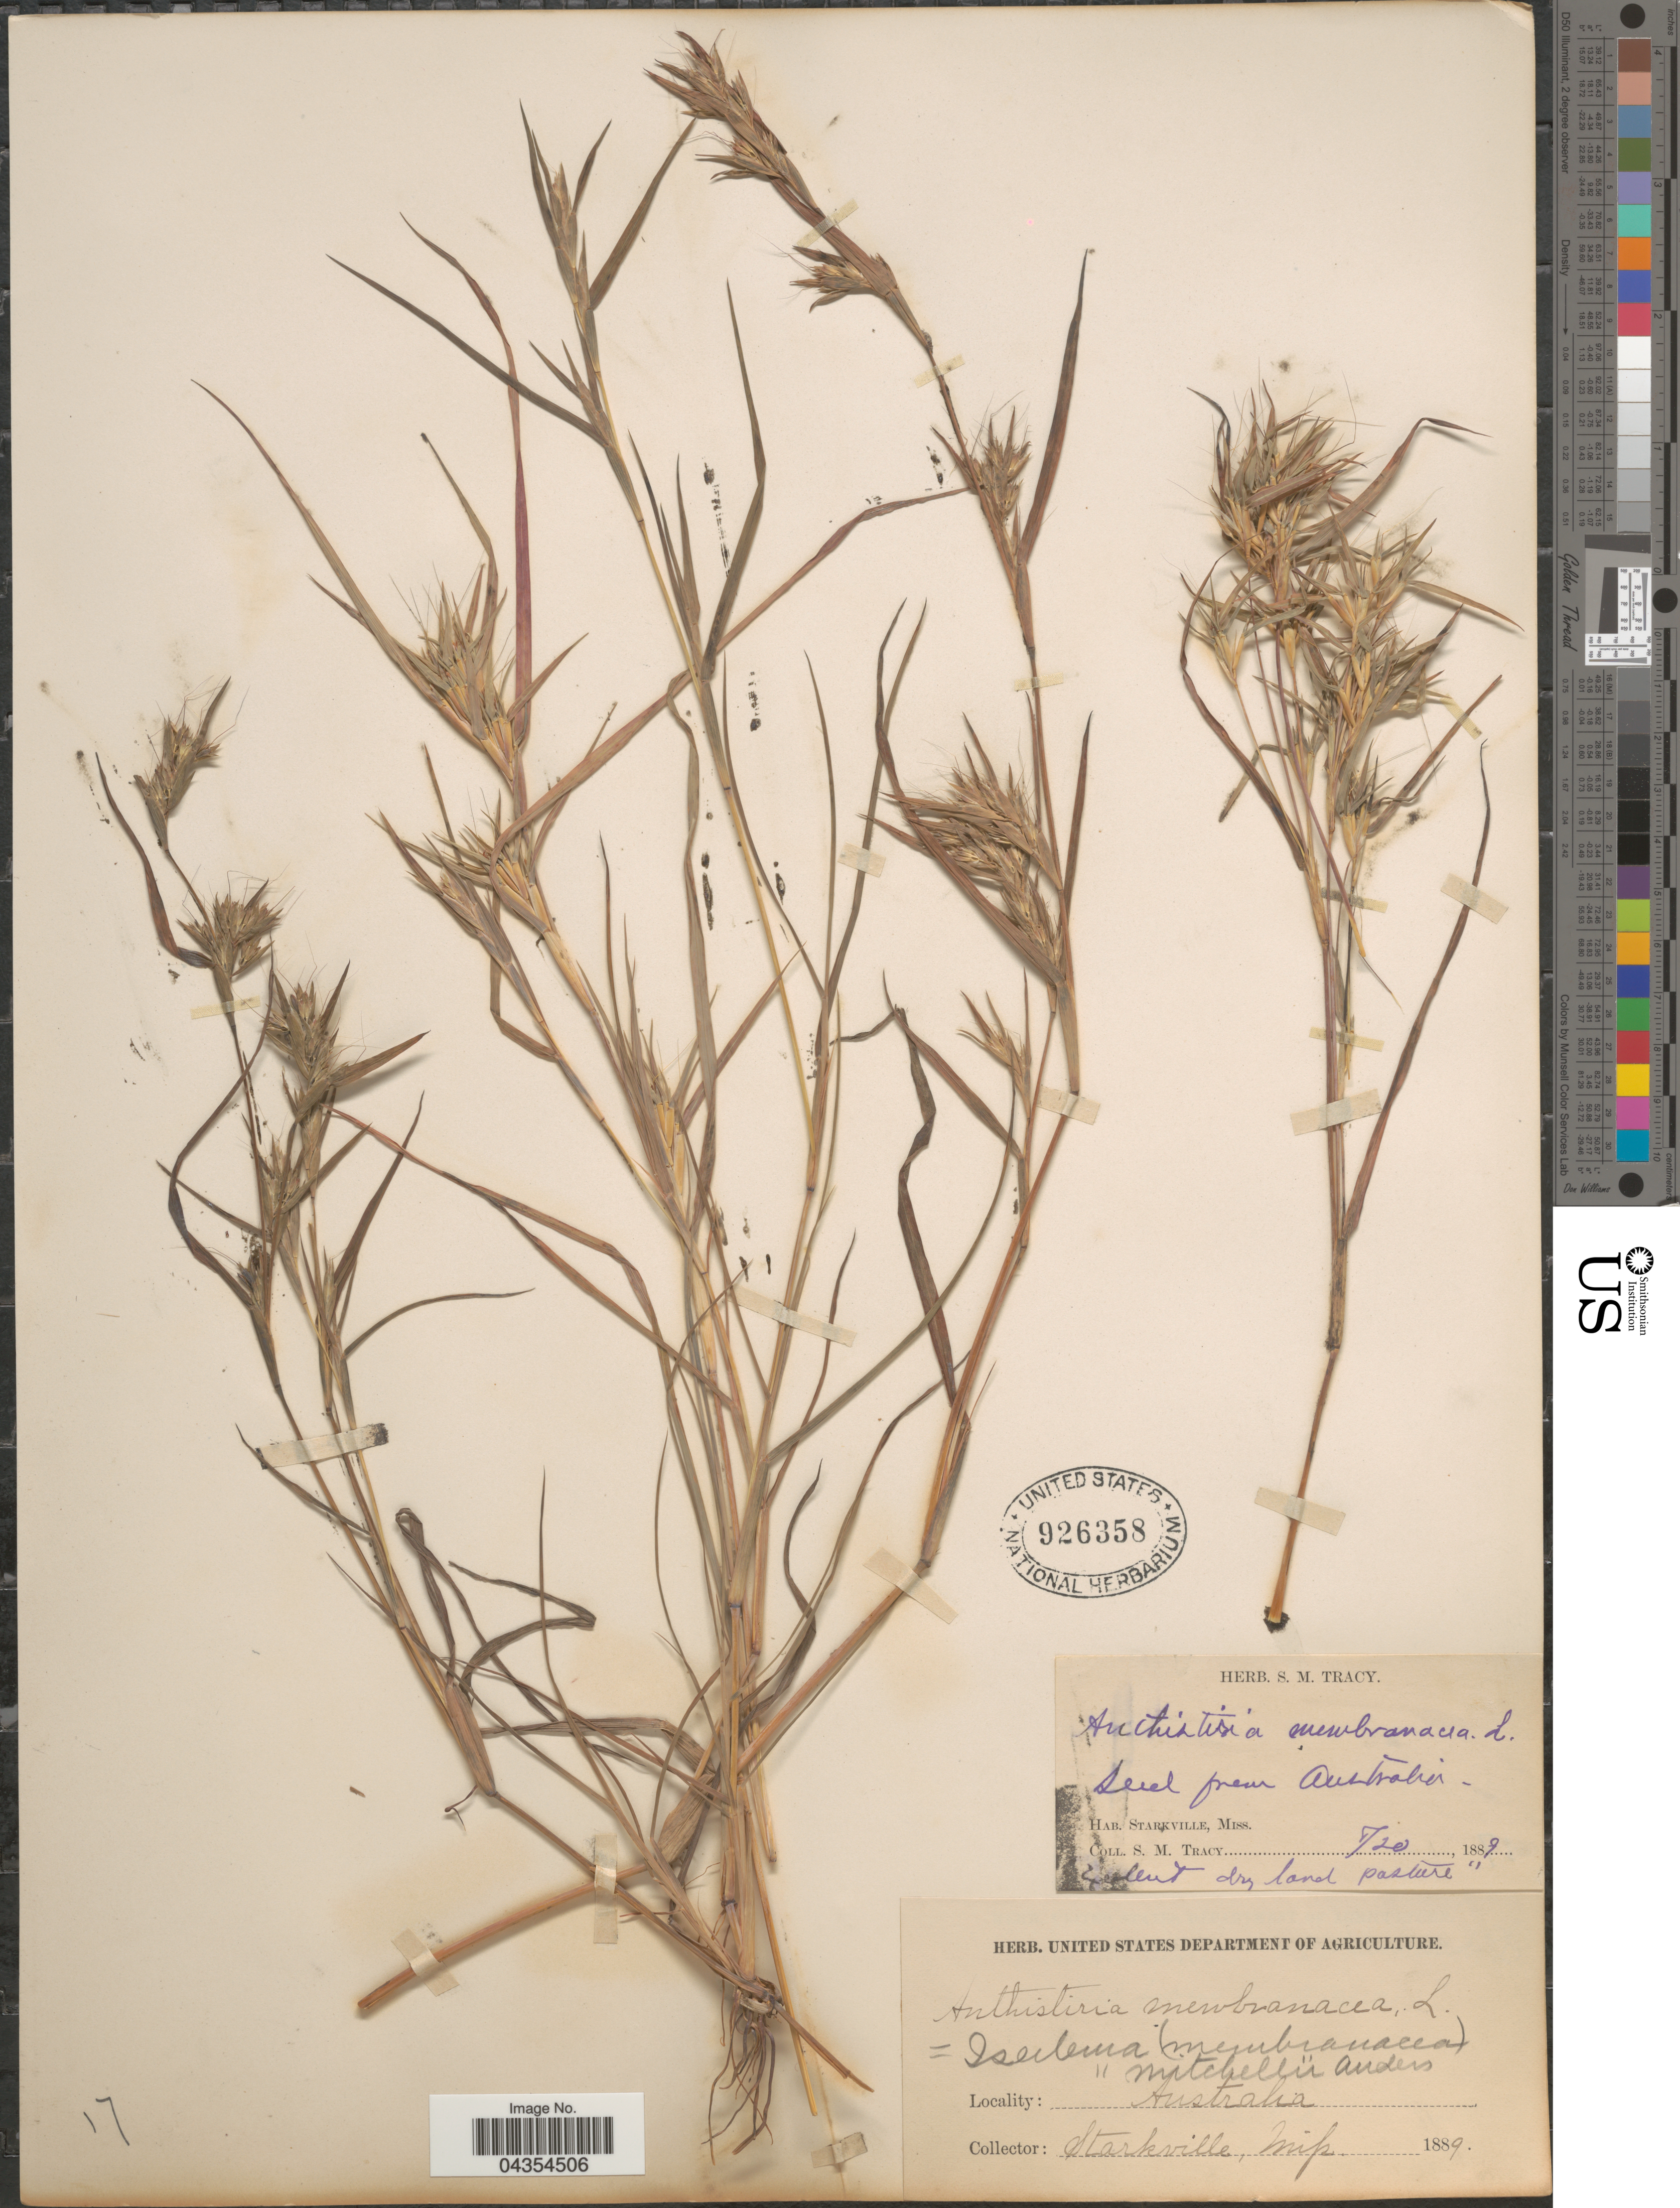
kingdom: Plantae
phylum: Tracheophyta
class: Liliopsida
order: Poales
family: Poaceae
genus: Iseilema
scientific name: Iseilema membranaceum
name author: (Lindl.) Domin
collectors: S. M. Tracy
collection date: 1889-08-20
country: United States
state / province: Mississippi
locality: Starkville.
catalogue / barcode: US 926358